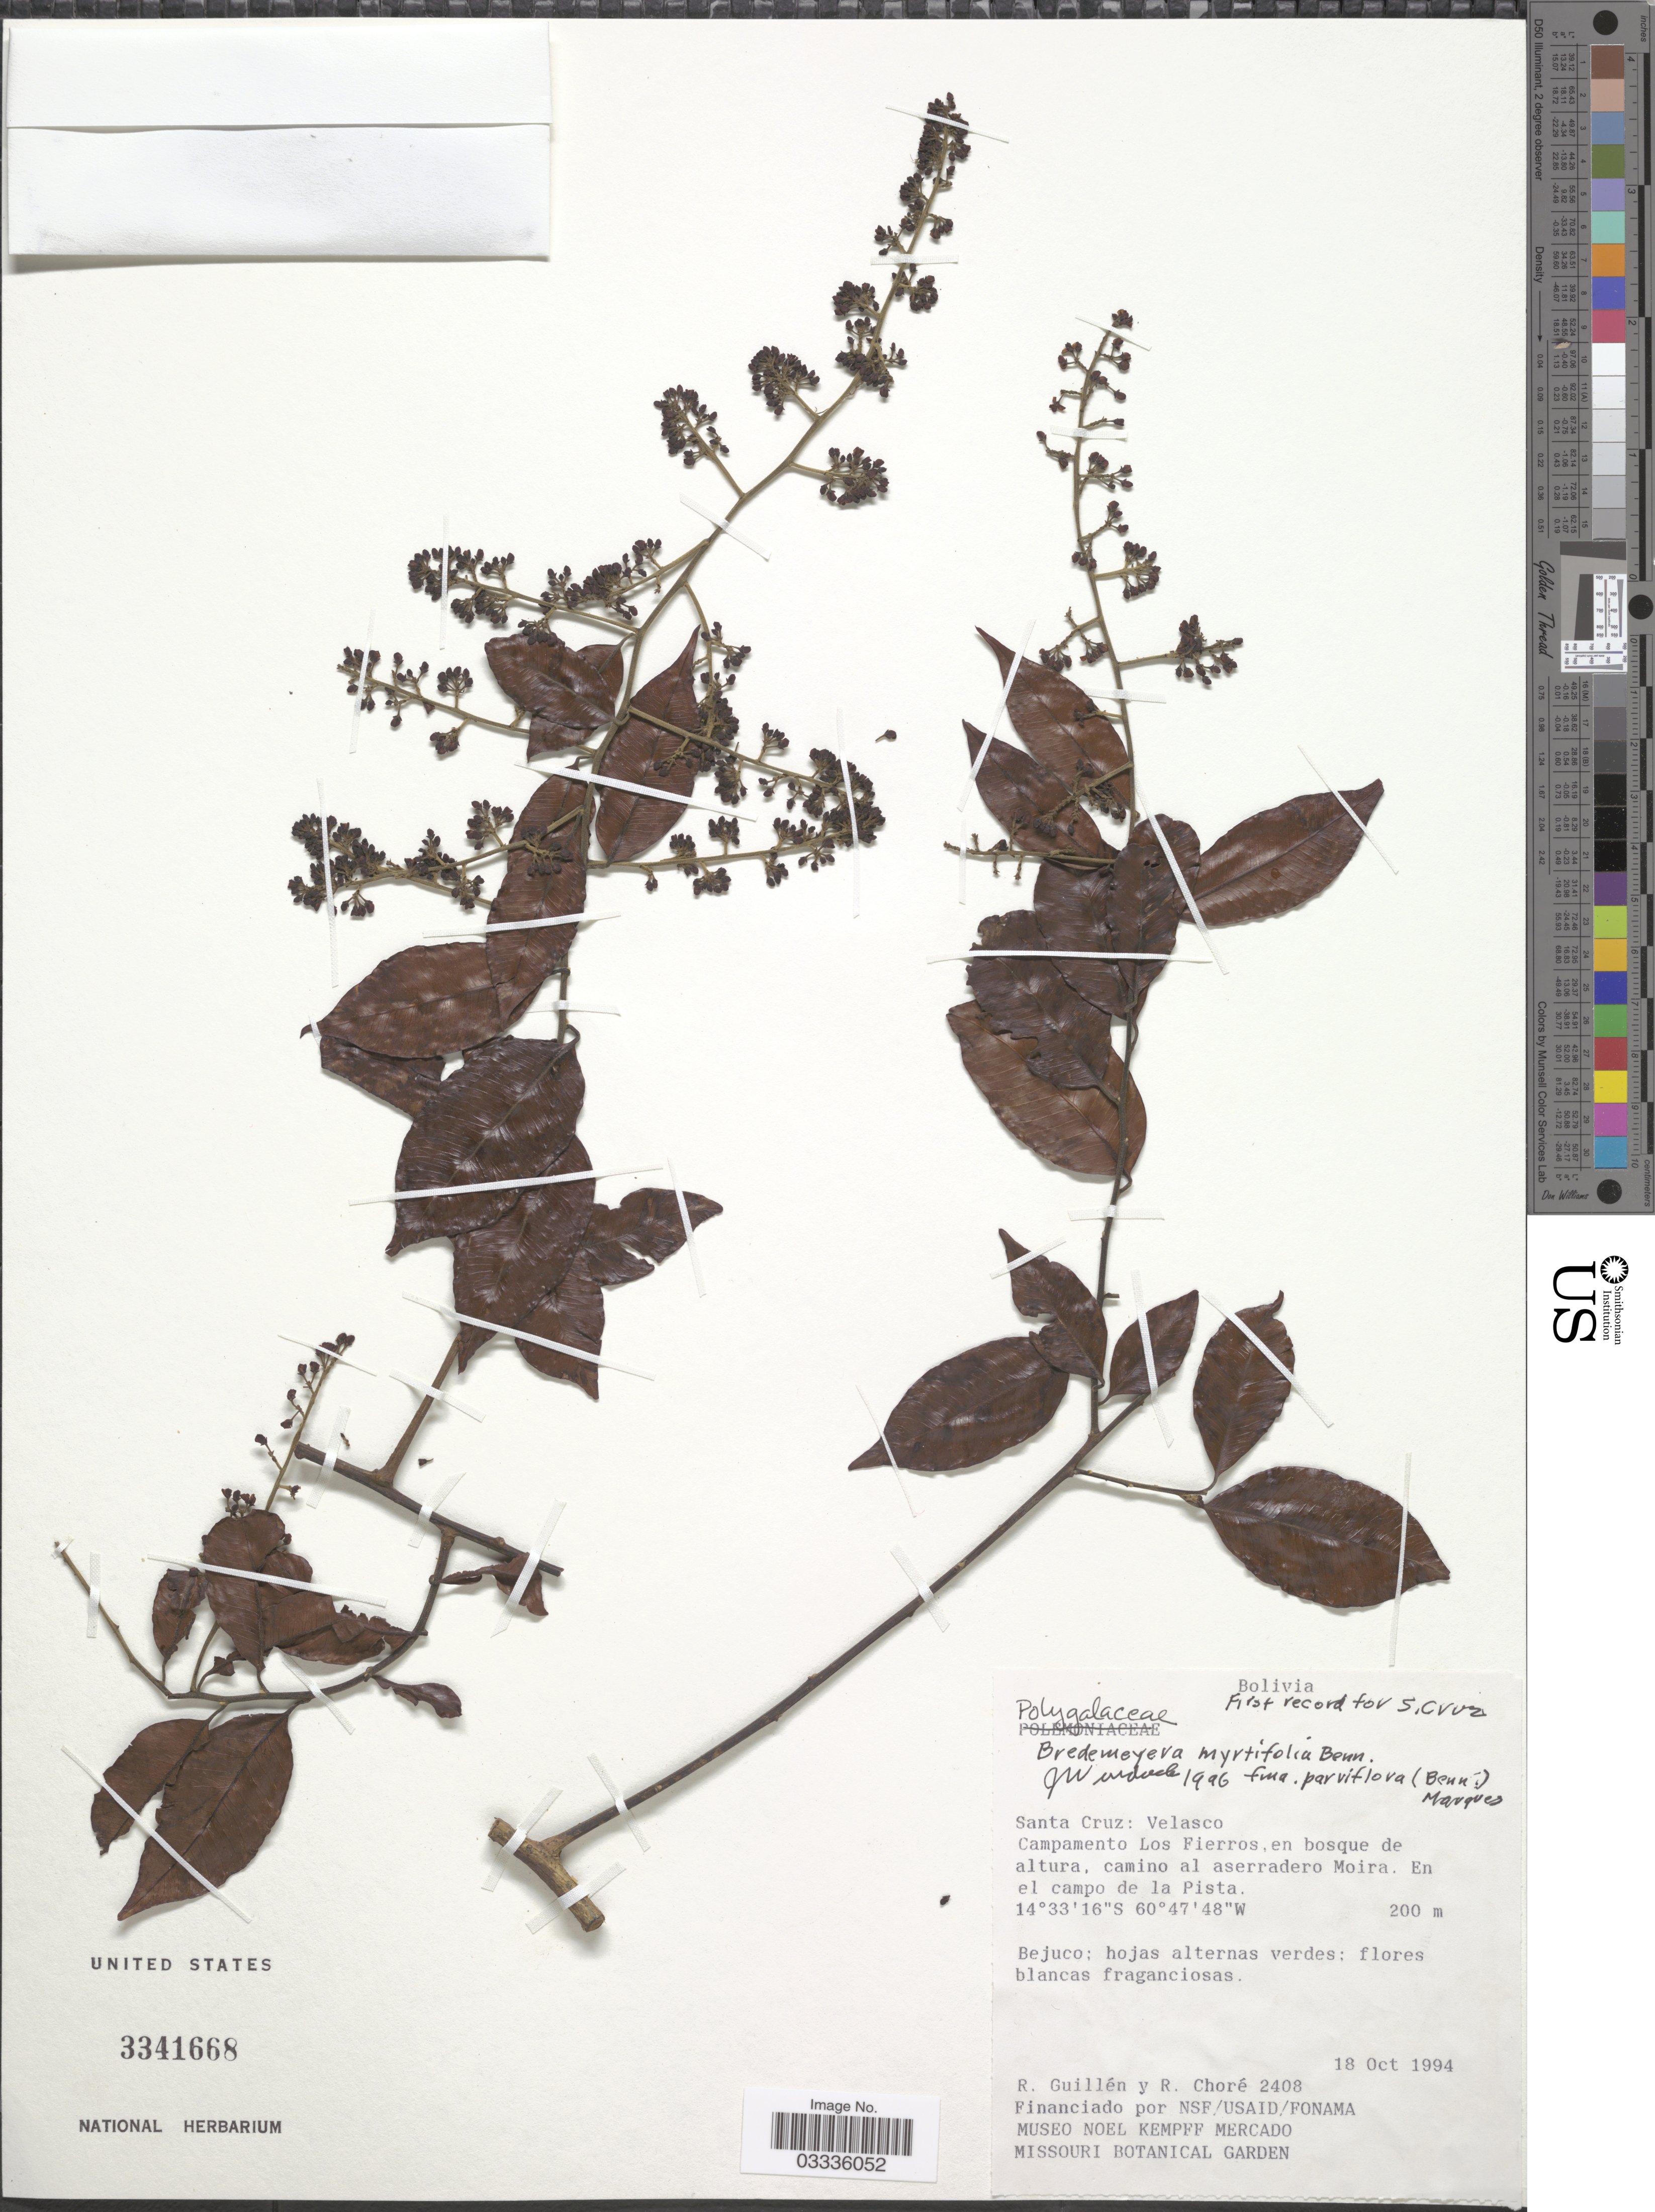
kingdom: Plantae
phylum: Tracheophyta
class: Magnoliopsida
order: Fabales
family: Polygalaceae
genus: Bredemeyera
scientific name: Bredemeyera myrtifolia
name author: A.W. Benn.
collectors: R. Guillen & R. Choré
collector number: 2408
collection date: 1994-10-18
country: Bolivia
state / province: Santa Cruz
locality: Velasco. Campamento Los Fierros, en bosque de altura, camino al aserradero Moira. En el campo de la Pista.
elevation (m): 200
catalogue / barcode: US 3341668